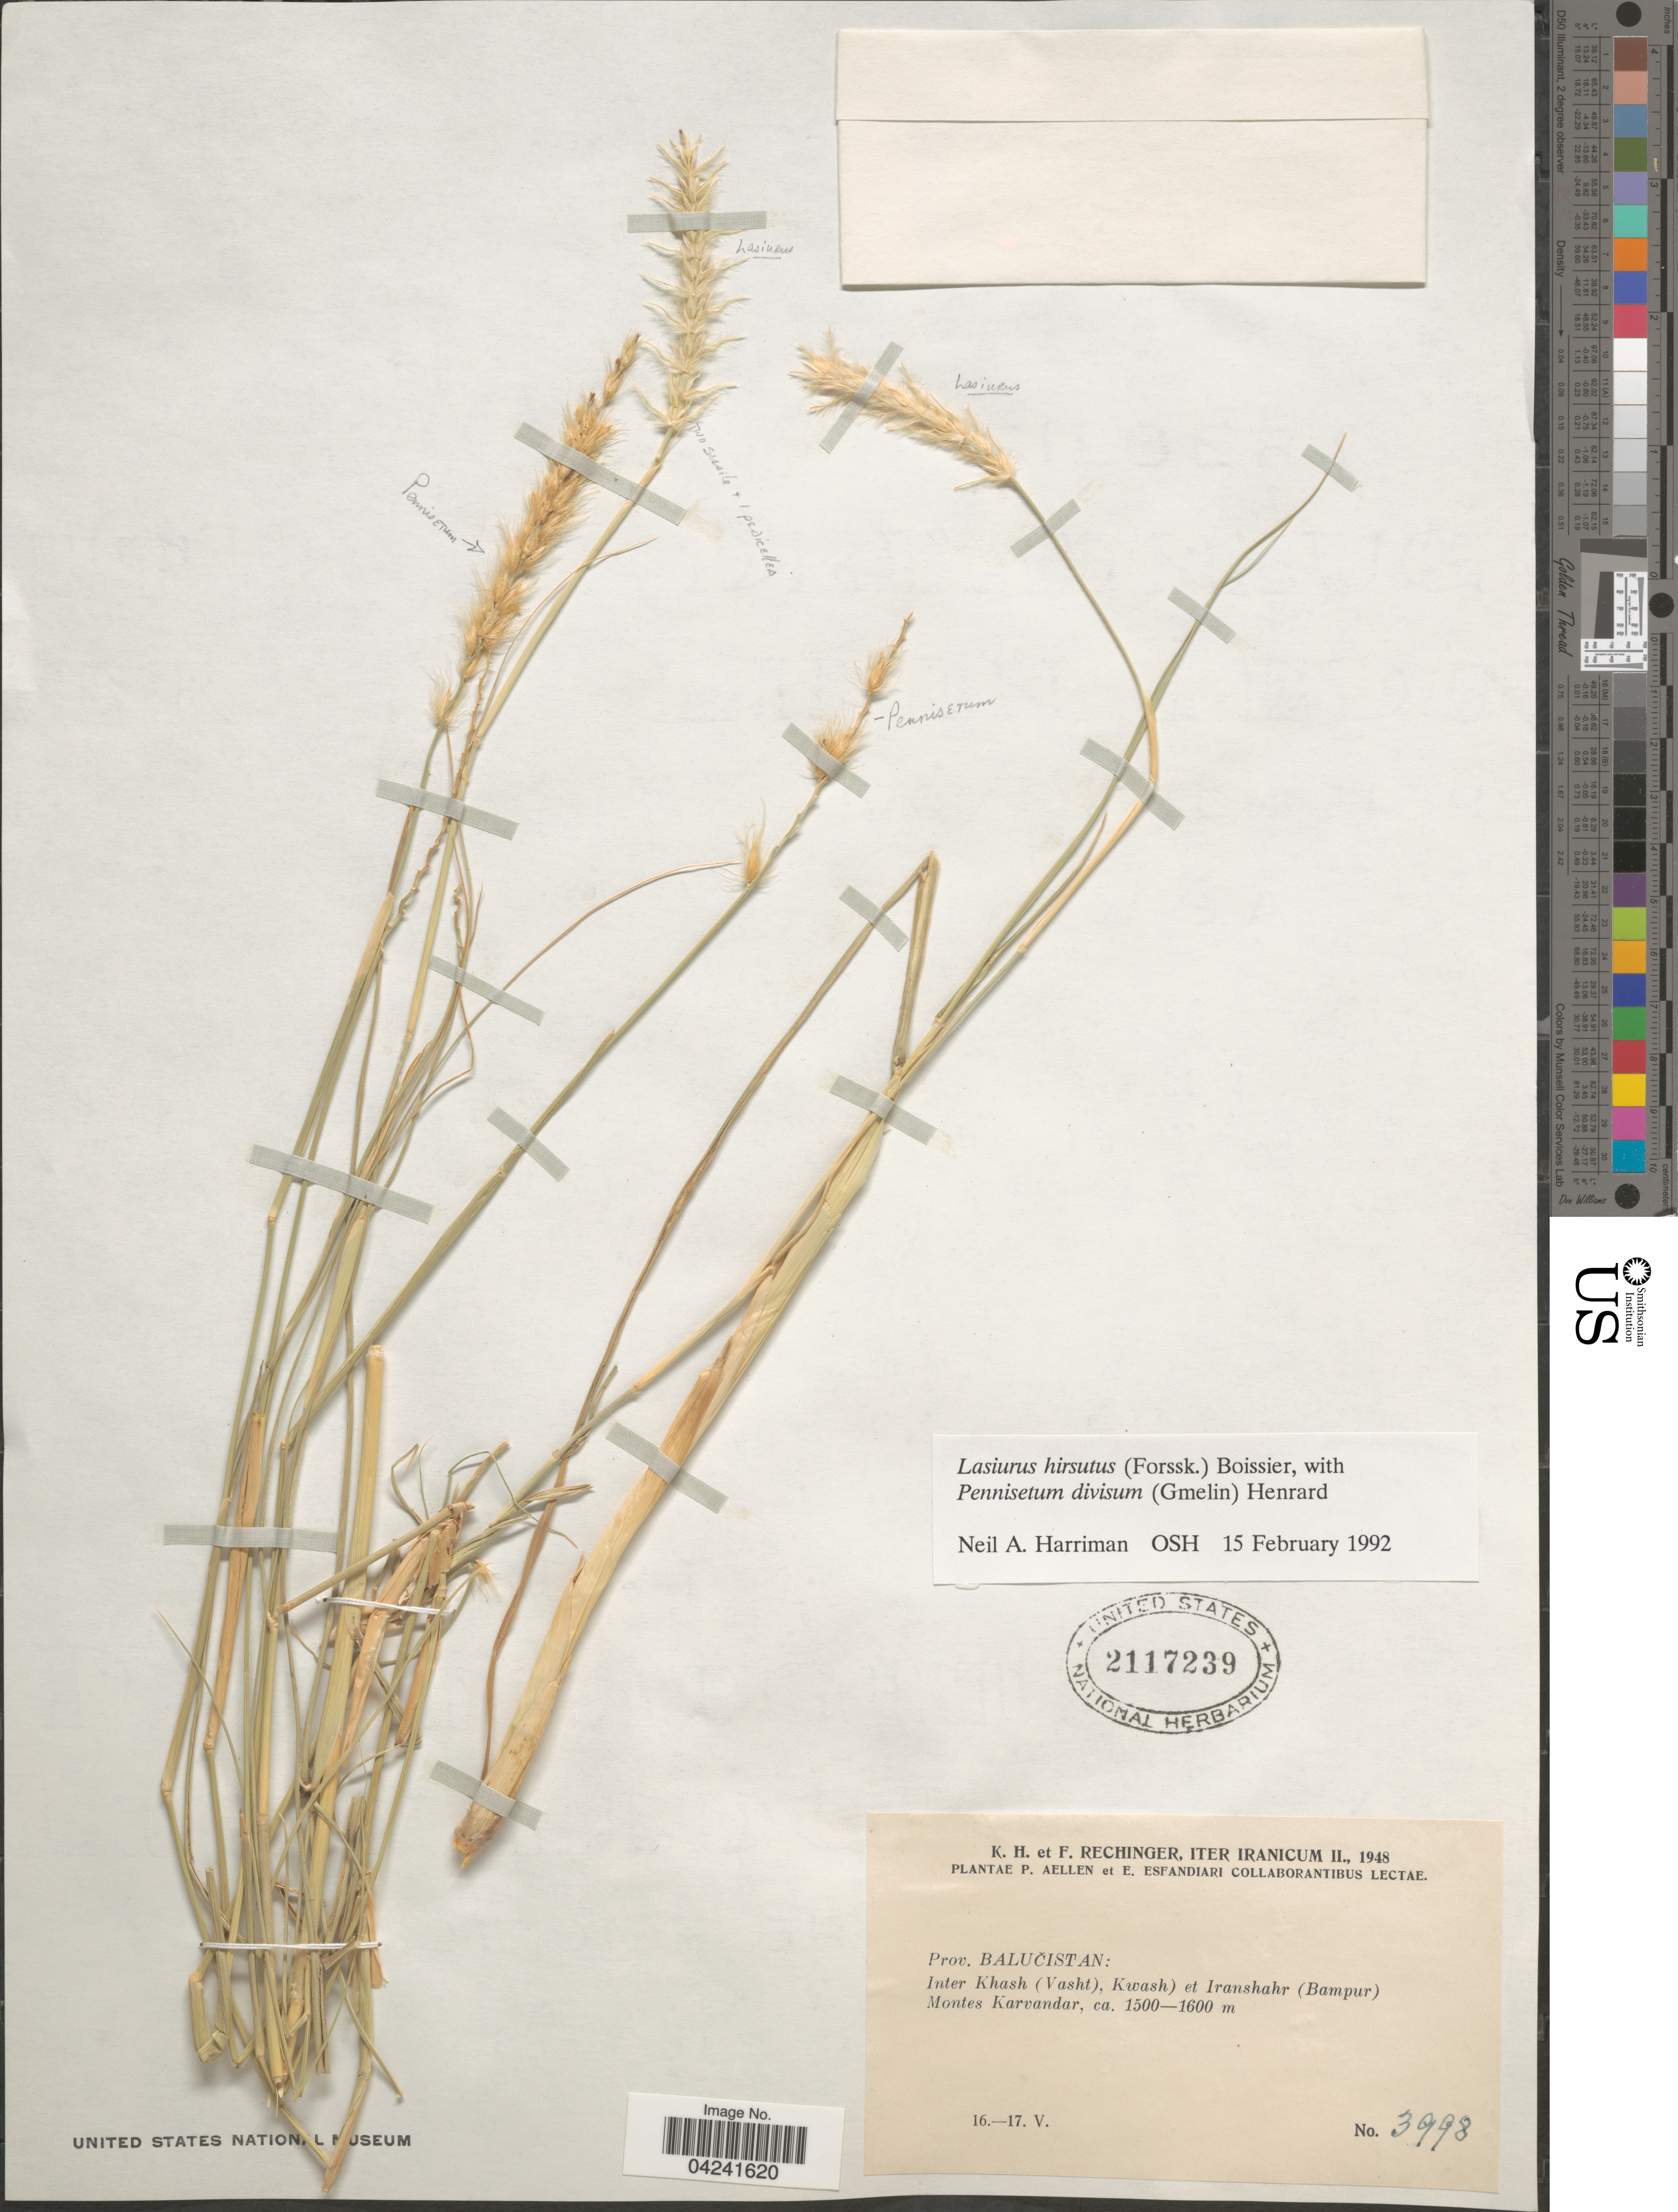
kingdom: Plantae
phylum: Tracheophyta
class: Liliopsida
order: Poales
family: Poaceae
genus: Lasiurus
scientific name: Lasiurus scindicus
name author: Henr.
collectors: K. H. Rechinger & F. Rechinger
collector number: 3998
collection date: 1948-05-16/1948-05-17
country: Iran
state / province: Sistan and Baluchistan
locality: Iter Iranicum II., 1948. Prov. Balučistan: Inter Khash (Vasht), Kwash) et Iranshahr (Bampur). Montes Karvandar.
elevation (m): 1500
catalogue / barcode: US 2117239